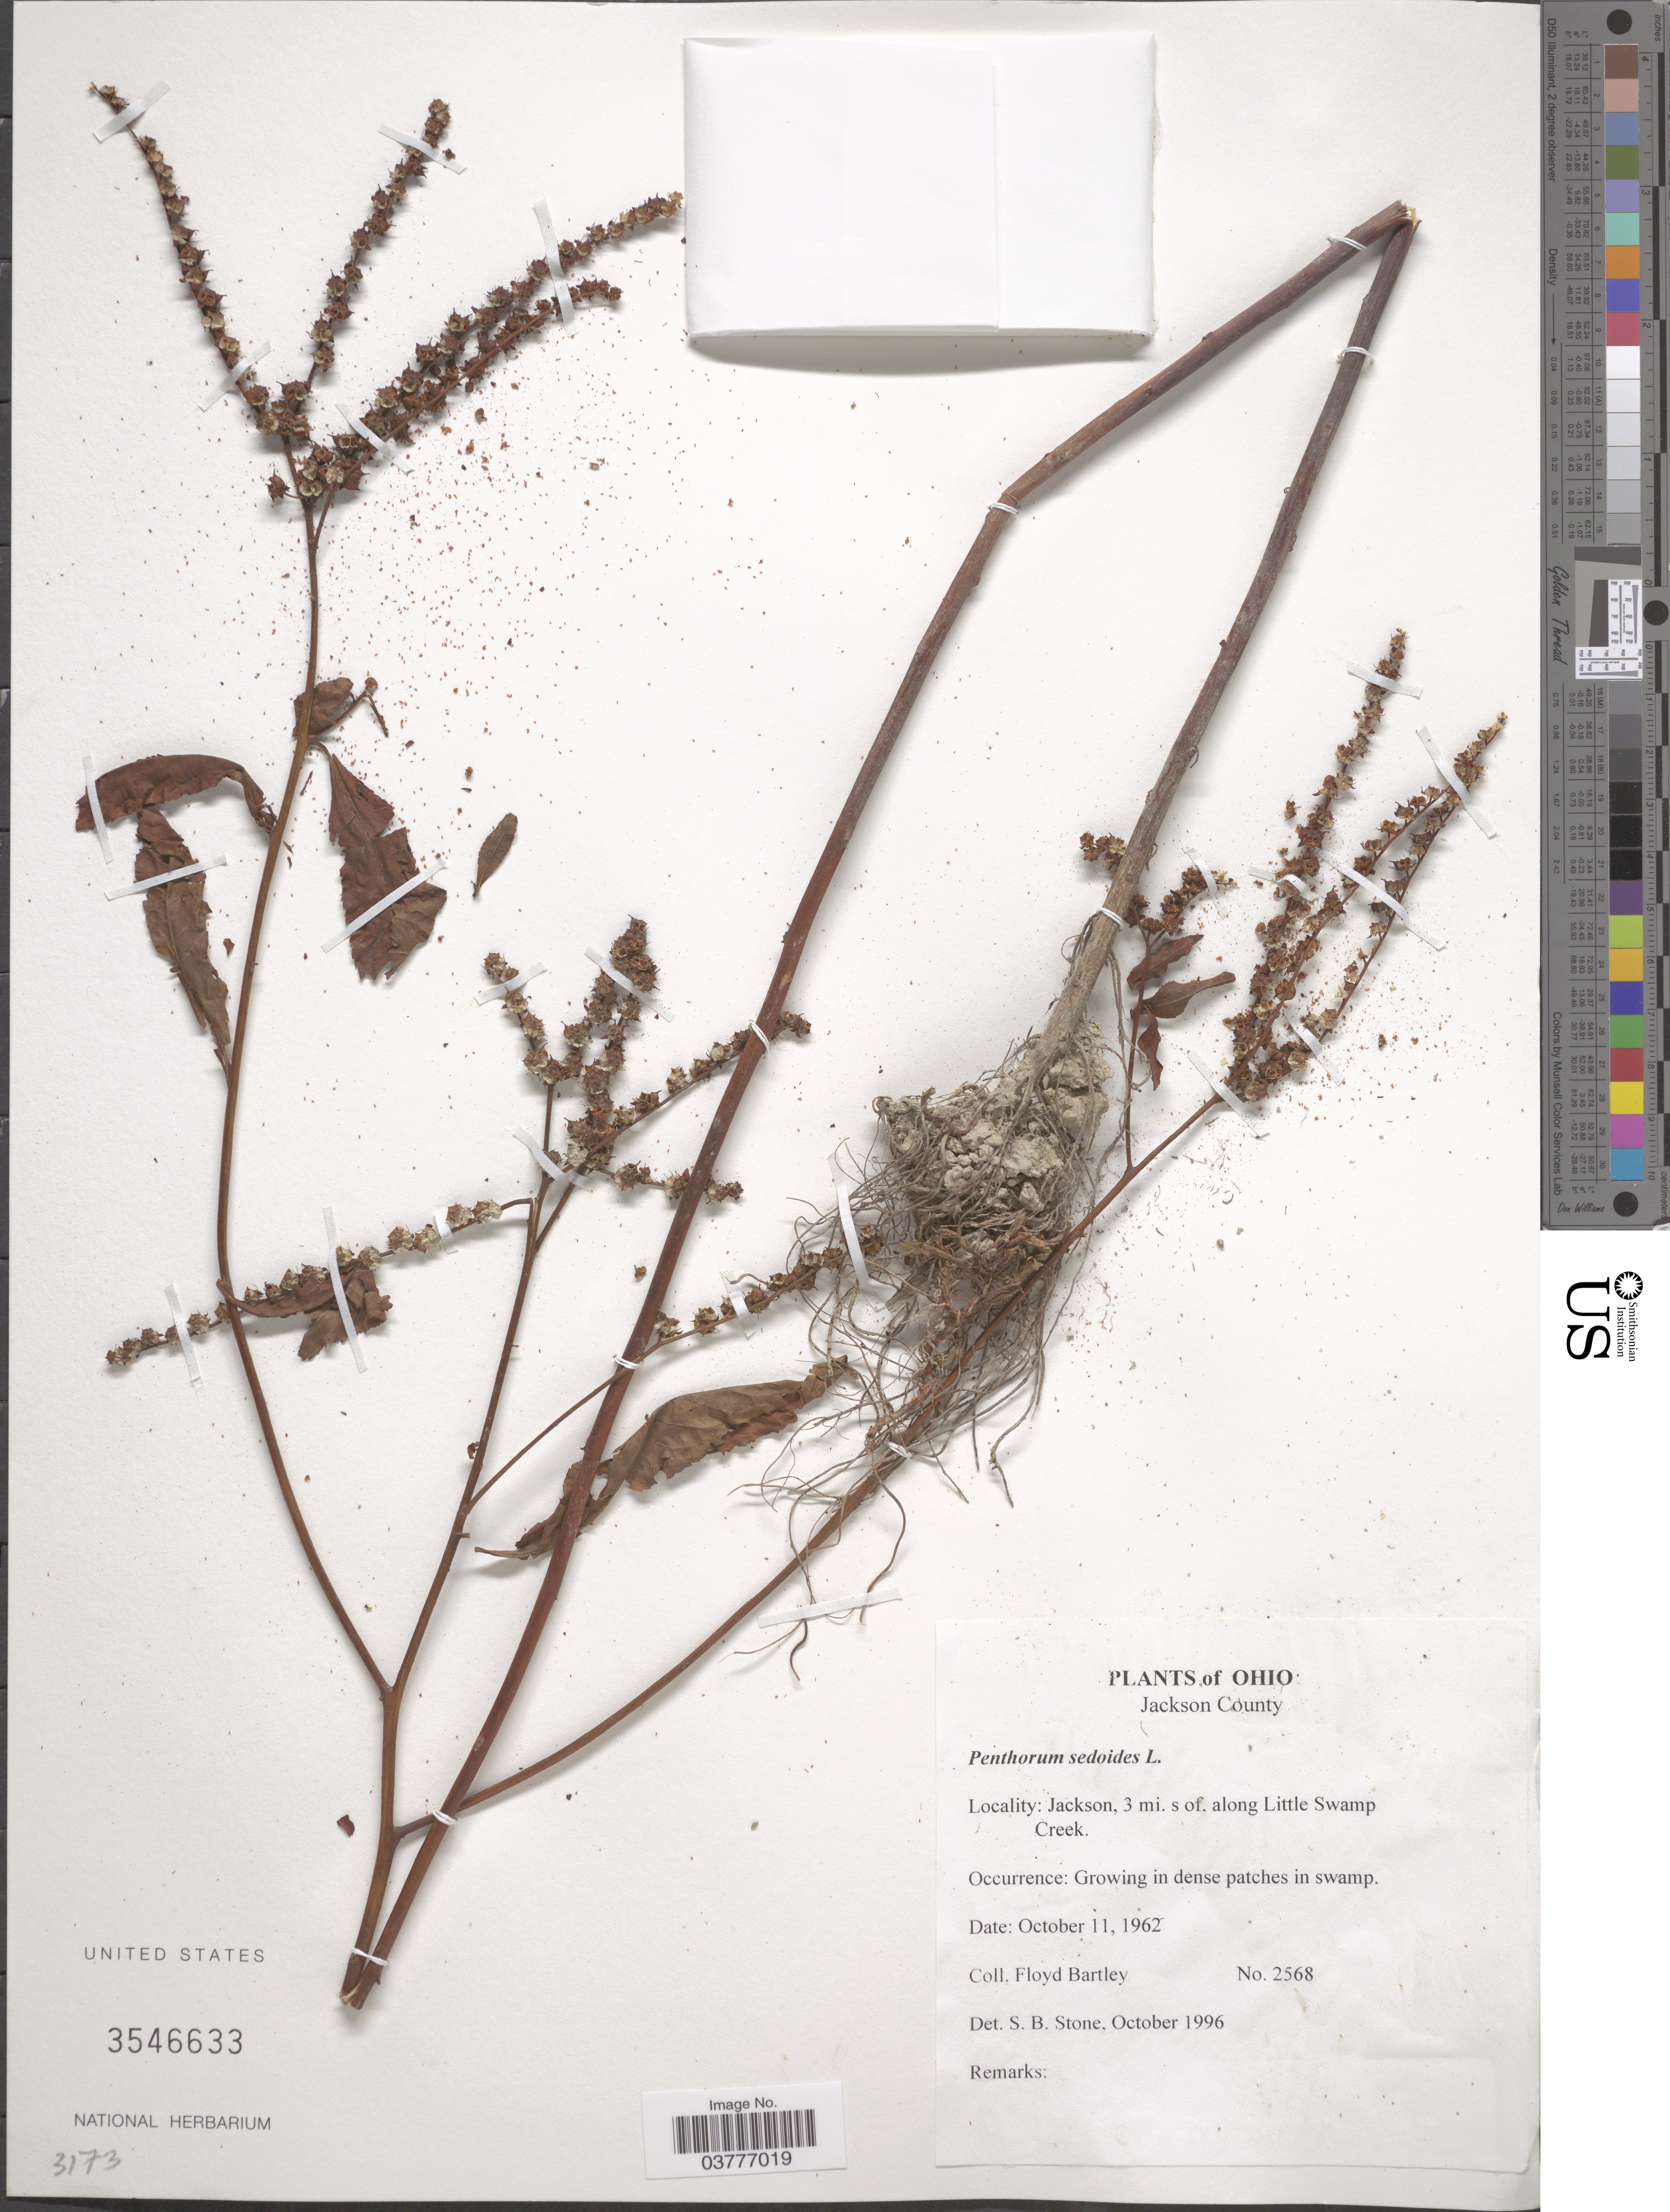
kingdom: Plantae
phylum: Tracheophyta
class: Magnoliopsida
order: Saxifragales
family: Penthoraceae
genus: Penthorum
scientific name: Penthorum sedoides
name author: L.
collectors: F. Bartley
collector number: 2568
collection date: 1962-10-11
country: United States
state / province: Ohio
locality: Jackson County. Jackson, 3 mi. s of. along Little Swamp Creek.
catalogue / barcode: US 3546633